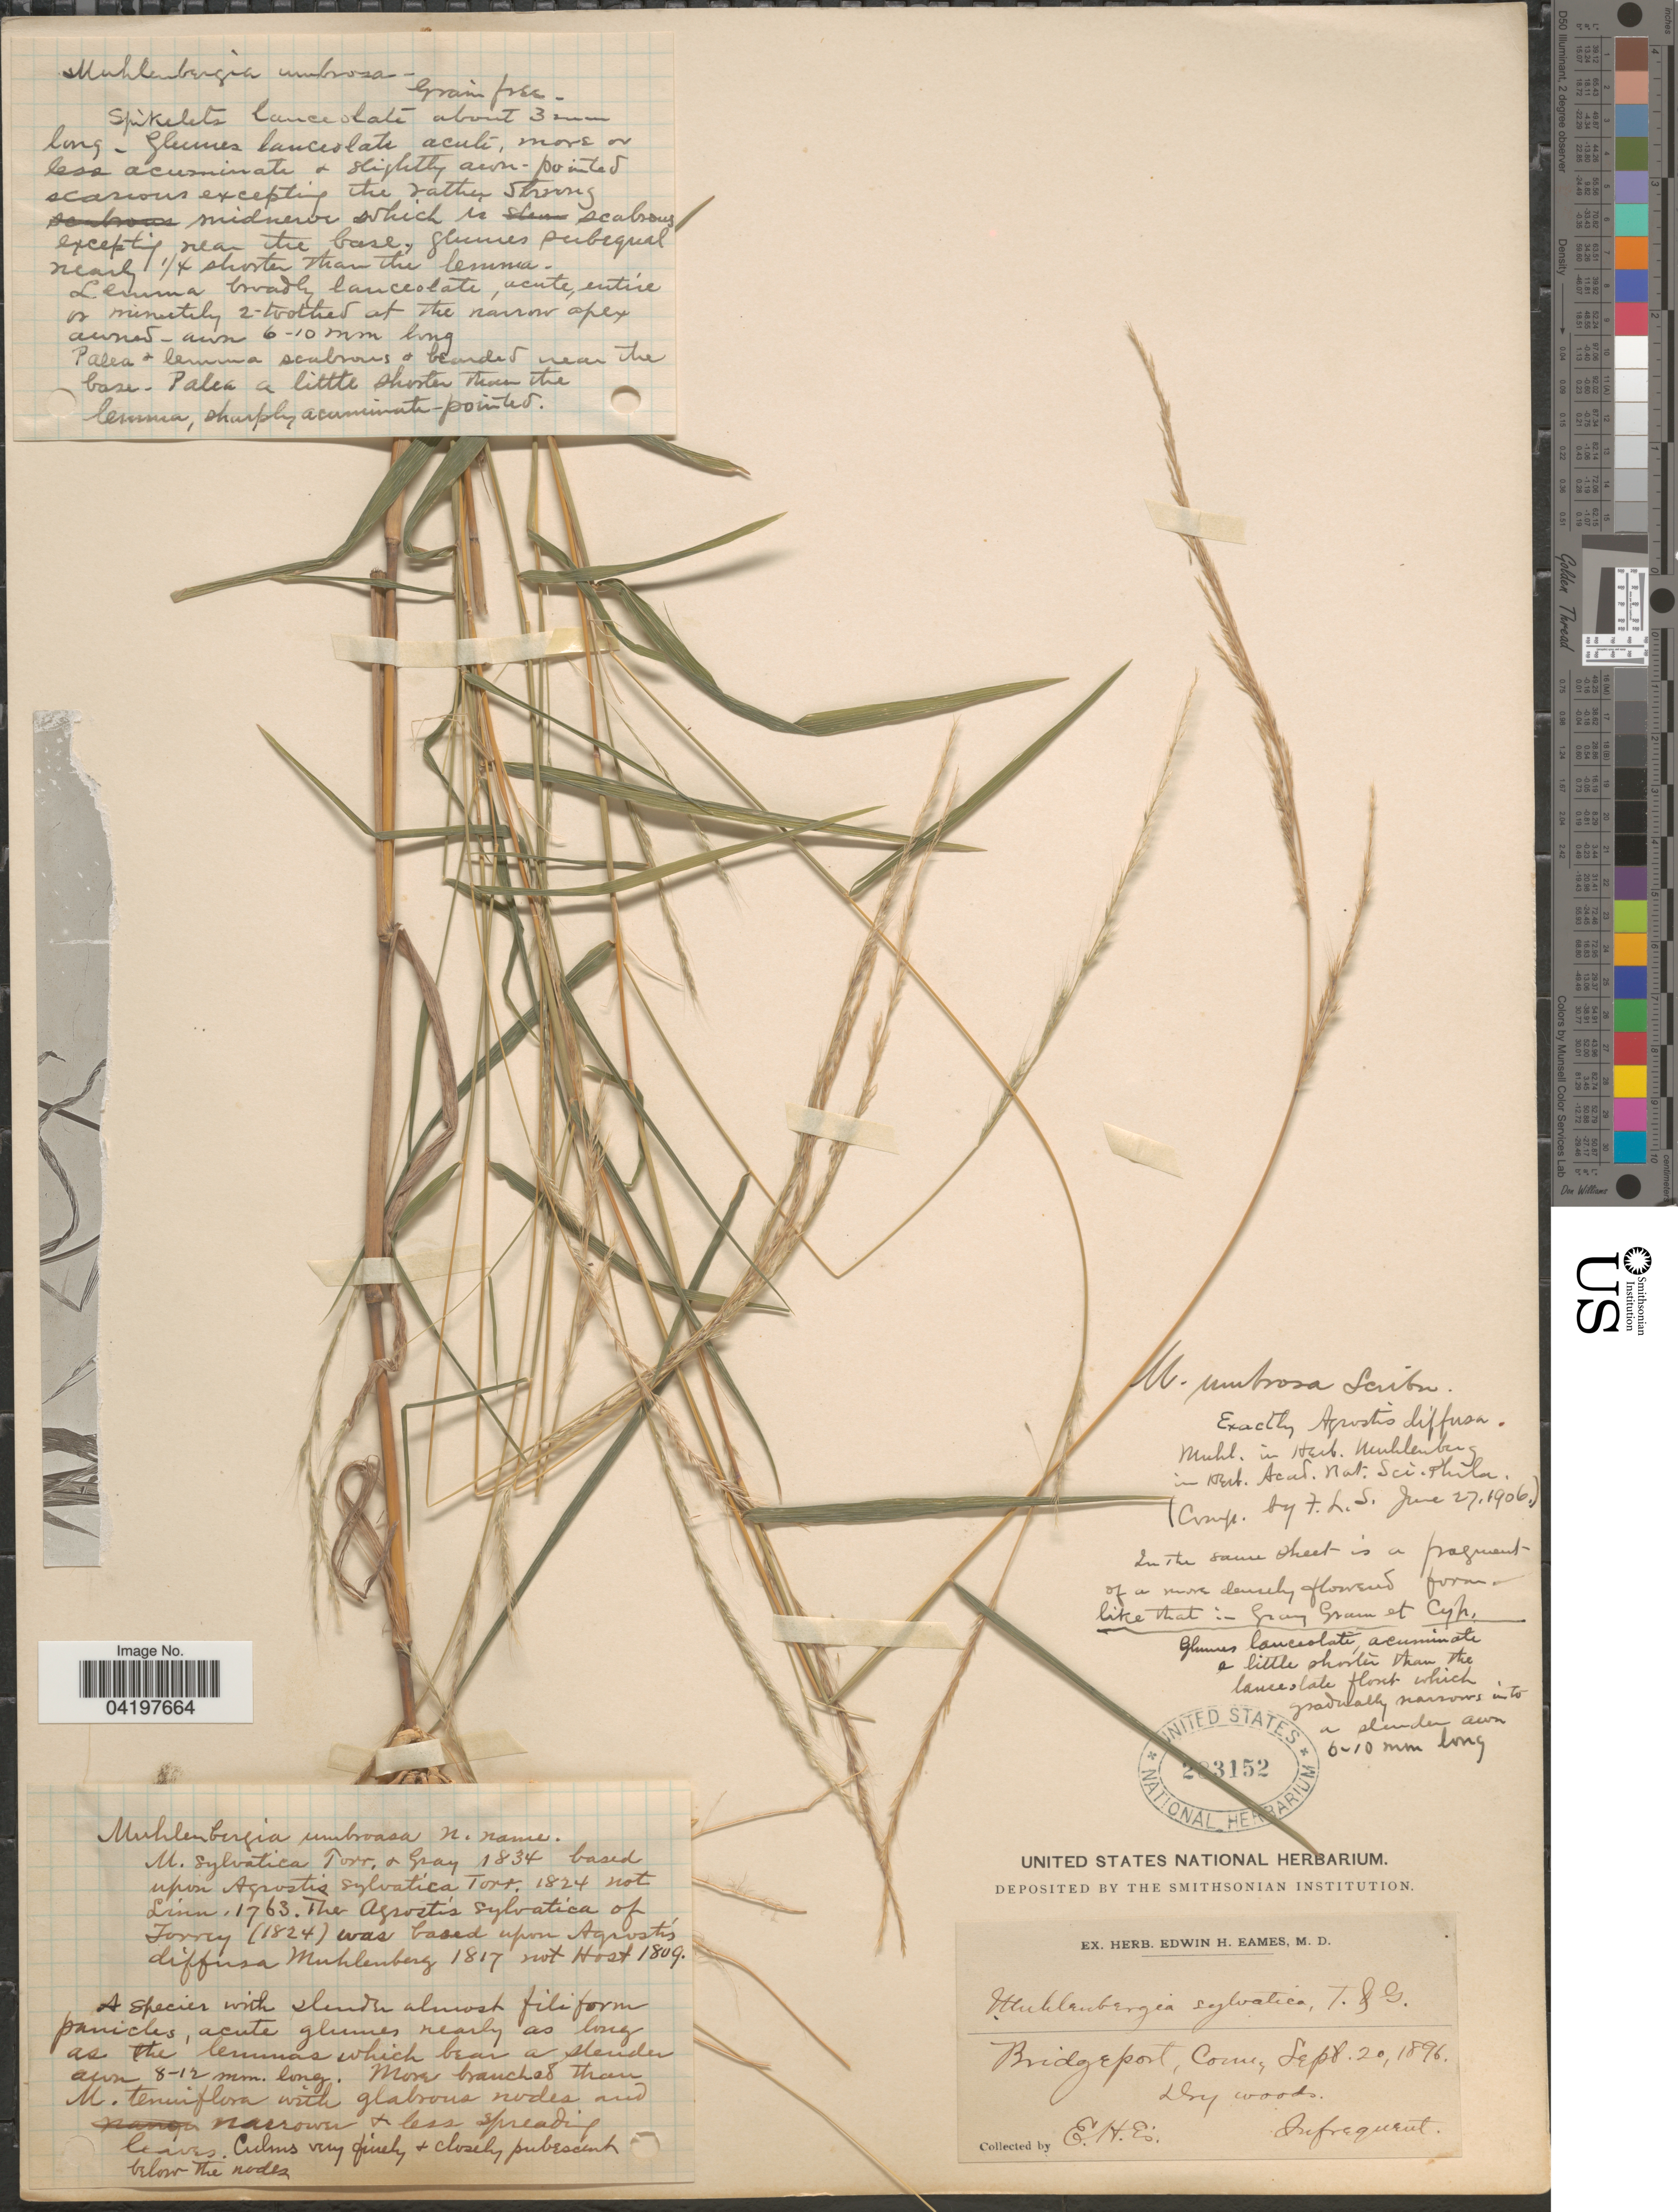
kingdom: Plantae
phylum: Tracheophyta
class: Liliopsida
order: Poales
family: Poaceae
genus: Muhlenbergia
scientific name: Muhlenbergia sylvatica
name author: (Torr.) Torr. ex A. Gray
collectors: E. H. Eames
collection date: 1896-09-20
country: United States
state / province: Connecticut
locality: Bridgeport.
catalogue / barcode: US 283152